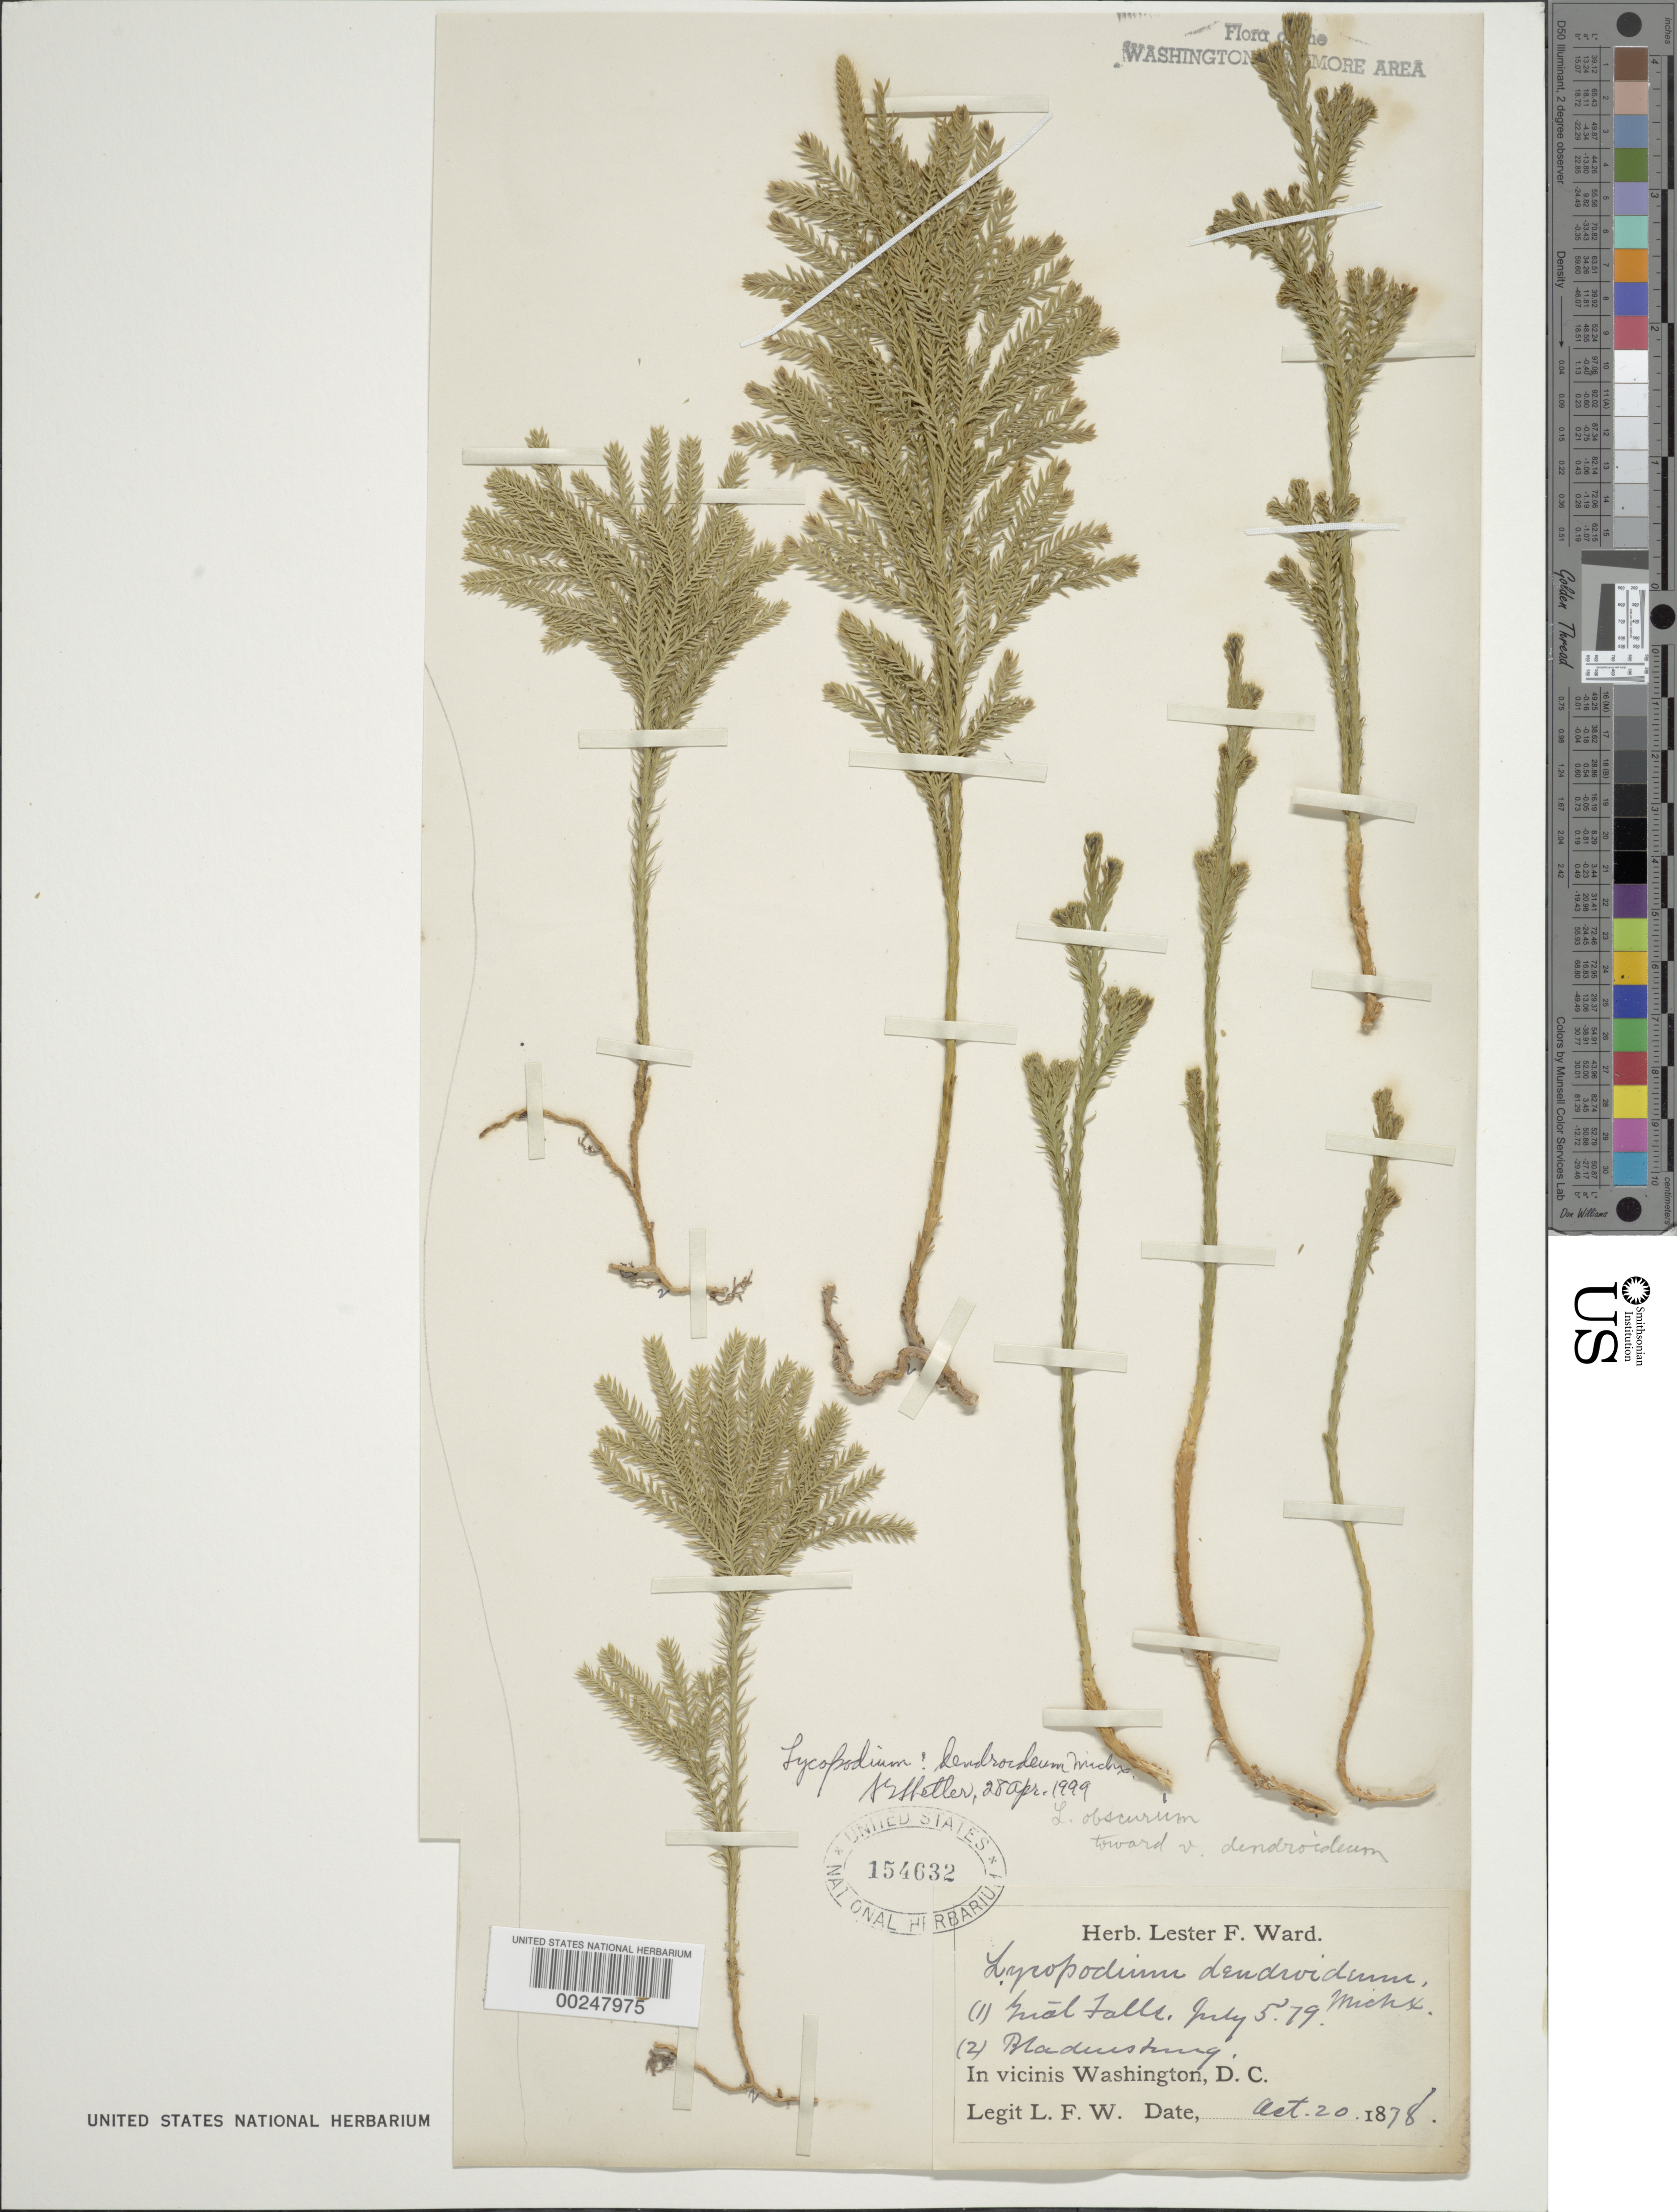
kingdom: Plantae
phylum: Tracheophyta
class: Lycopodiopsida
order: Lycopodiales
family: Lycopodiaceae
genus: Dendrolycopodium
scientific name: Dendrolycopodium dendroideum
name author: (Michx.) A. Haines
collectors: L. F. Ward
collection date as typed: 20 Oct 1878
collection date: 1878-10-20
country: United States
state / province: Virginia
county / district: Fairfax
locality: Great Falls C. and O. Canal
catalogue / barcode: US 154632